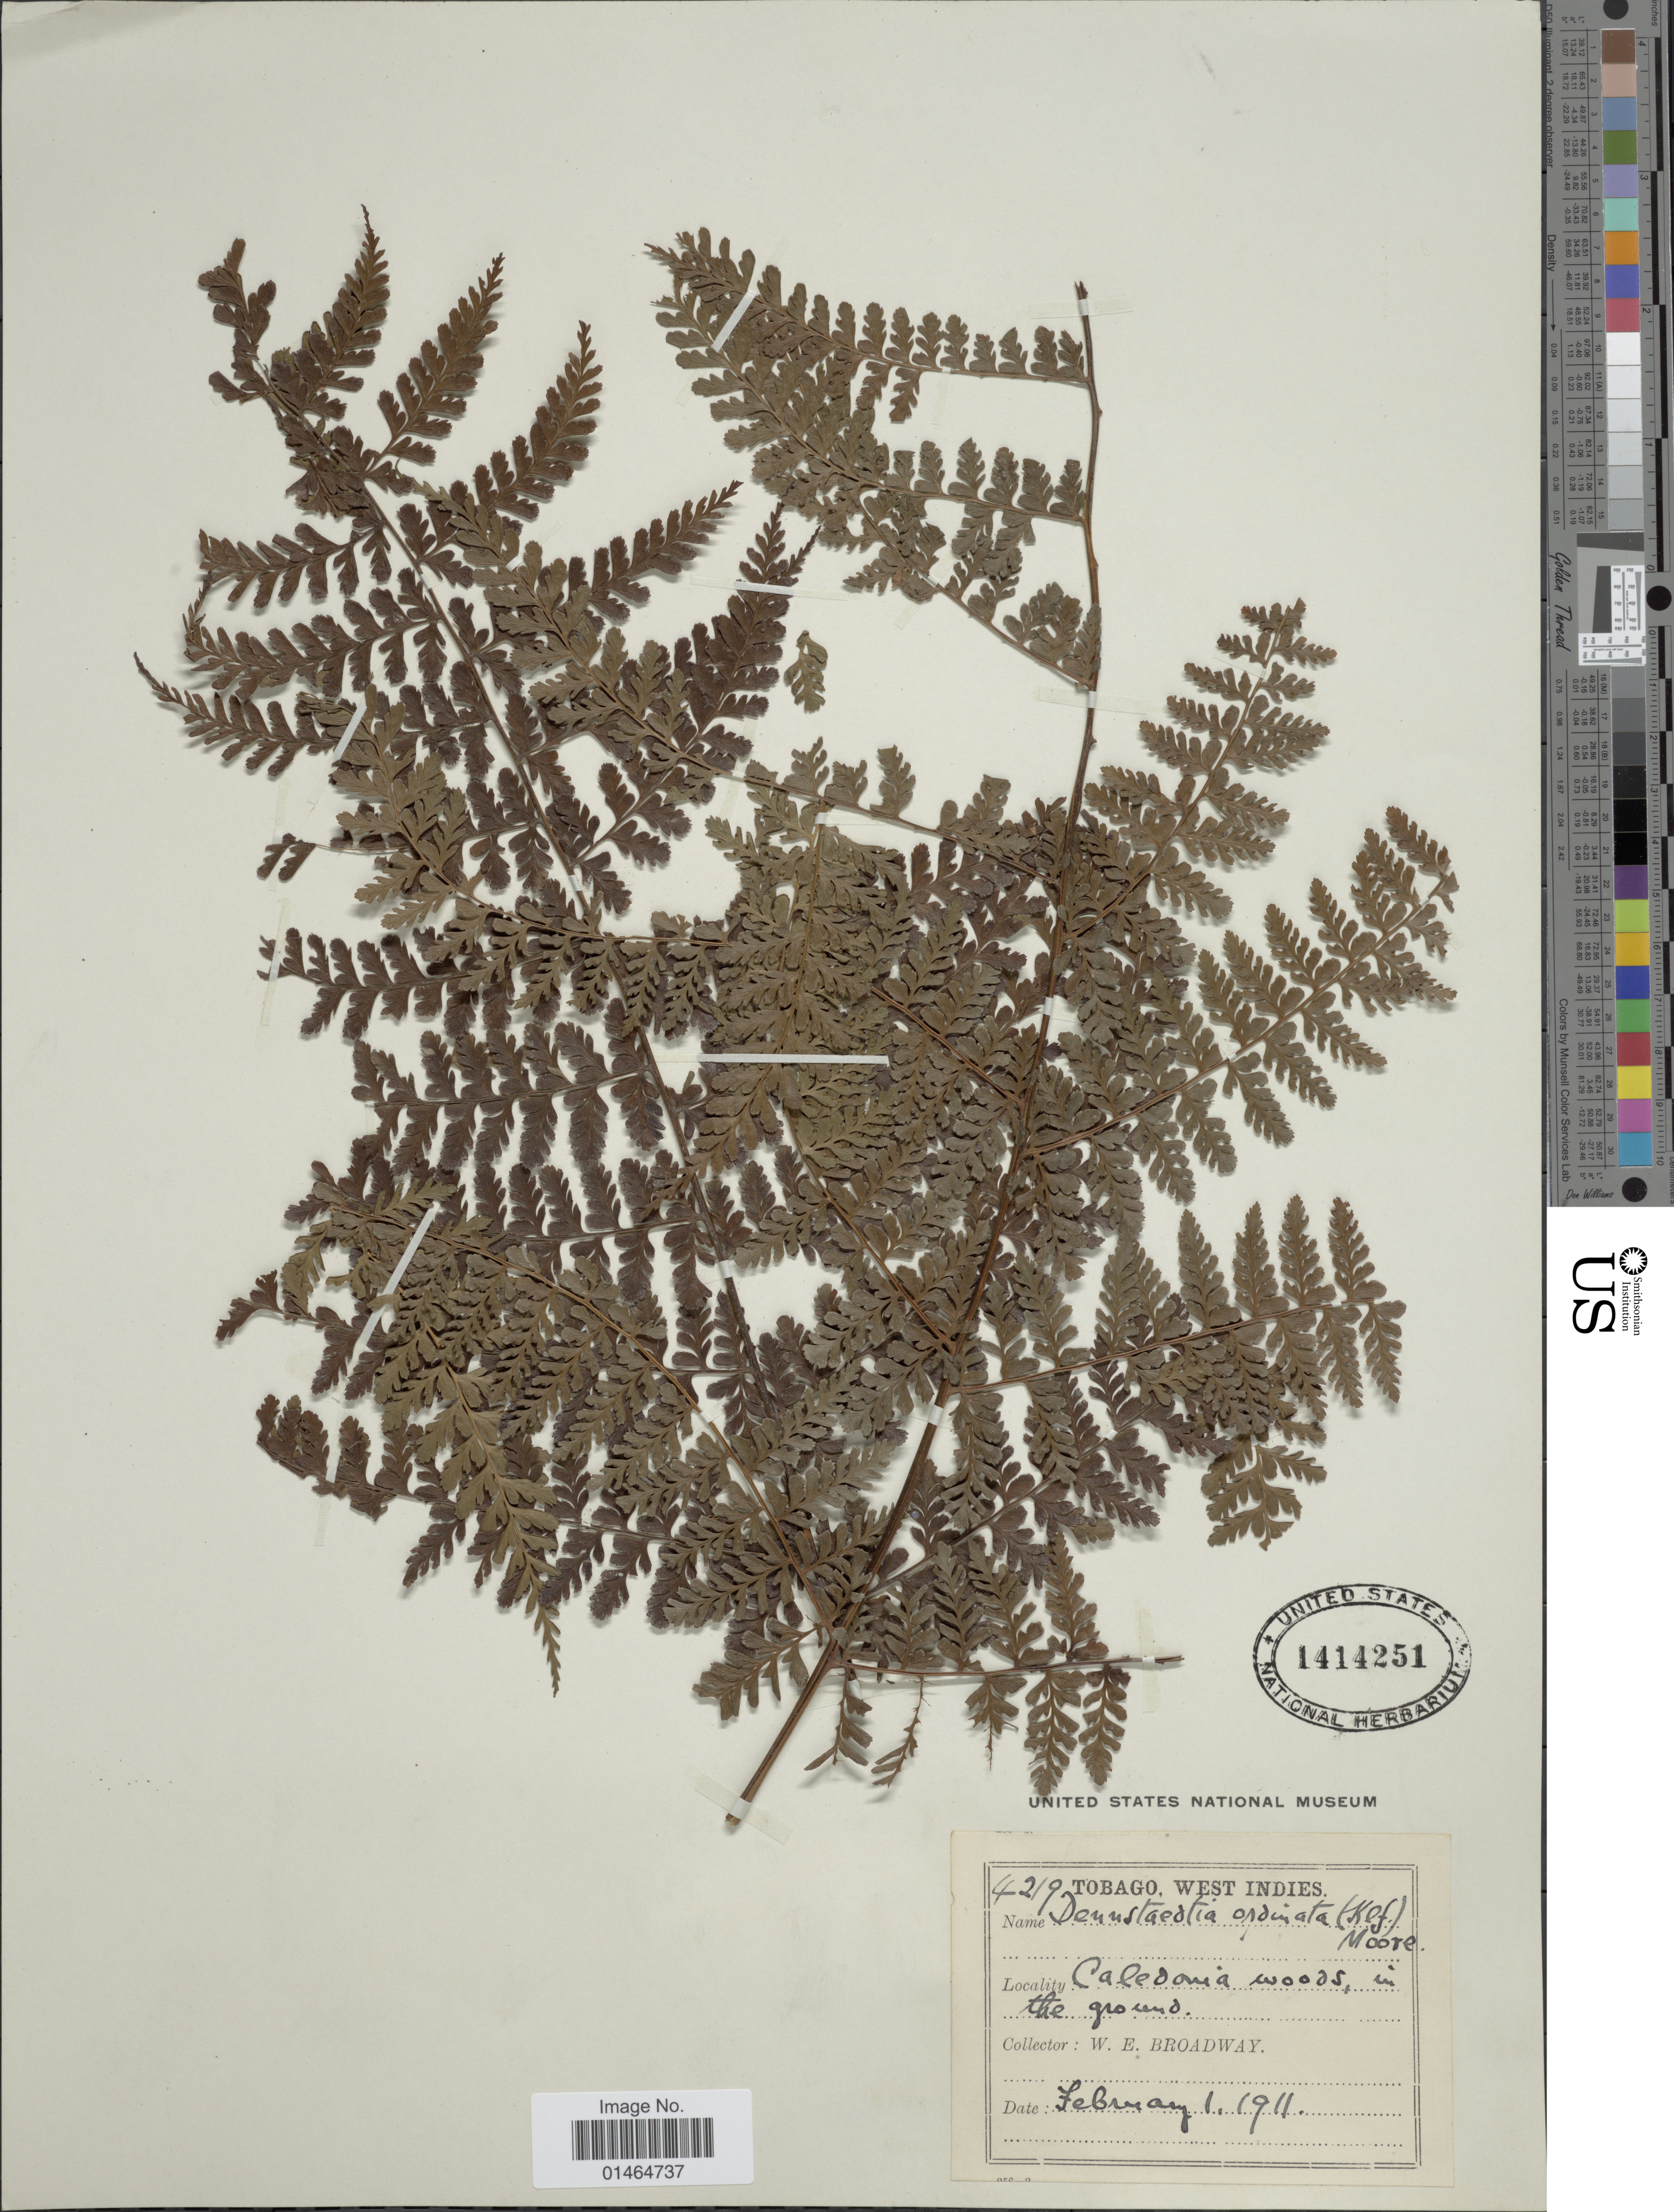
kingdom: Plantae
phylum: Tracheophyta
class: Polypodiopsida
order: Polypodiales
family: Dennstaedtiaceae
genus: Dennstaedtia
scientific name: Dennstaedtia dissecta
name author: (Sw.) T. Moore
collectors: W. E. Broadway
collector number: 4219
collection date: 1911-02-01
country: Trinidad and Tobago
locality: Tobago, West Indies. Caledonia woods, in the ground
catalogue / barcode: US 1414251